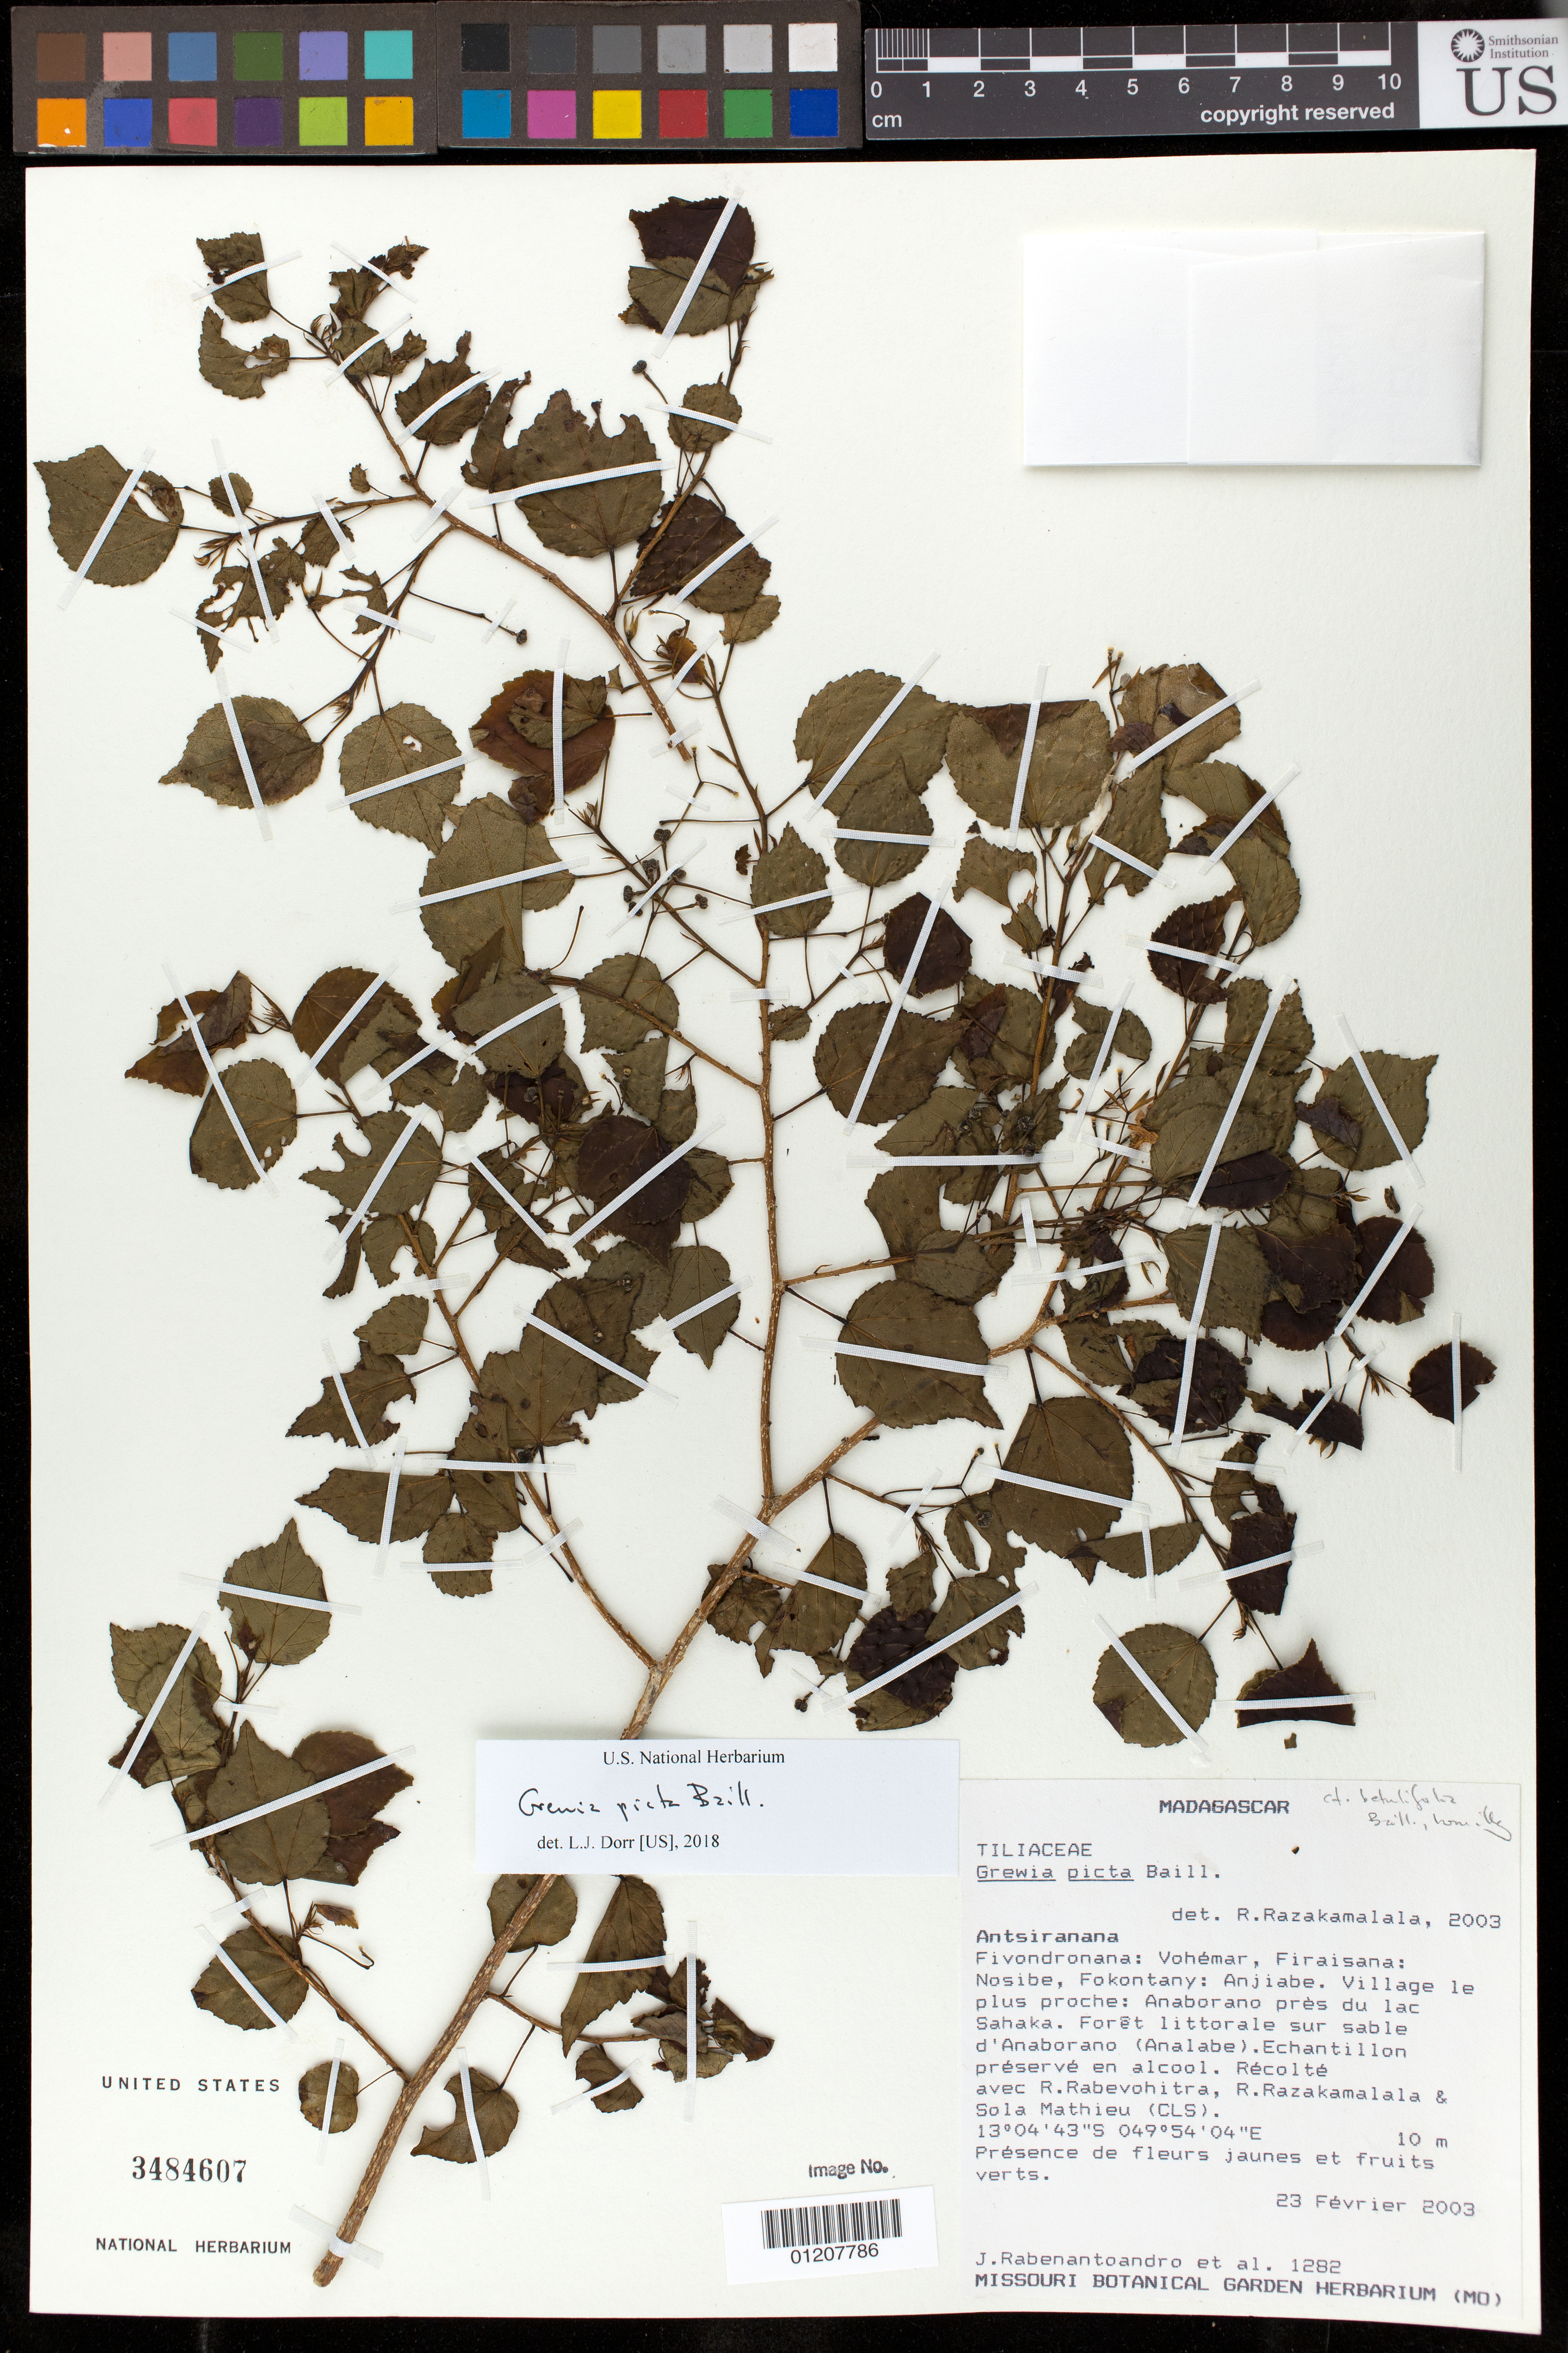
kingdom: Plantae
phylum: Tracheophyta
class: Magnoliopsida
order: Malvales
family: Malvaceae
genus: Grewia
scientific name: Grewia picta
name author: Baill.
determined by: Dorr, L. J., (BOT), Smithsonian Institution - National Museum of Natural History (UNITED STATES)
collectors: J. Rabenantoandro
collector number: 1282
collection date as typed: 23 Feb 2003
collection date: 2003-02-23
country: Madagascar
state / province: Diana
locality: Antsiranana. Fivondronana: Vohemar, Firaisana: Nosibe, Fokontany: Anjiabe. Village le plus proche: Anaborano pres du lac Sahaka. Foret littorale sur sable d'Anaborano (Analabe).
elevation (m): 10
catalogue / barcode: US 3484607